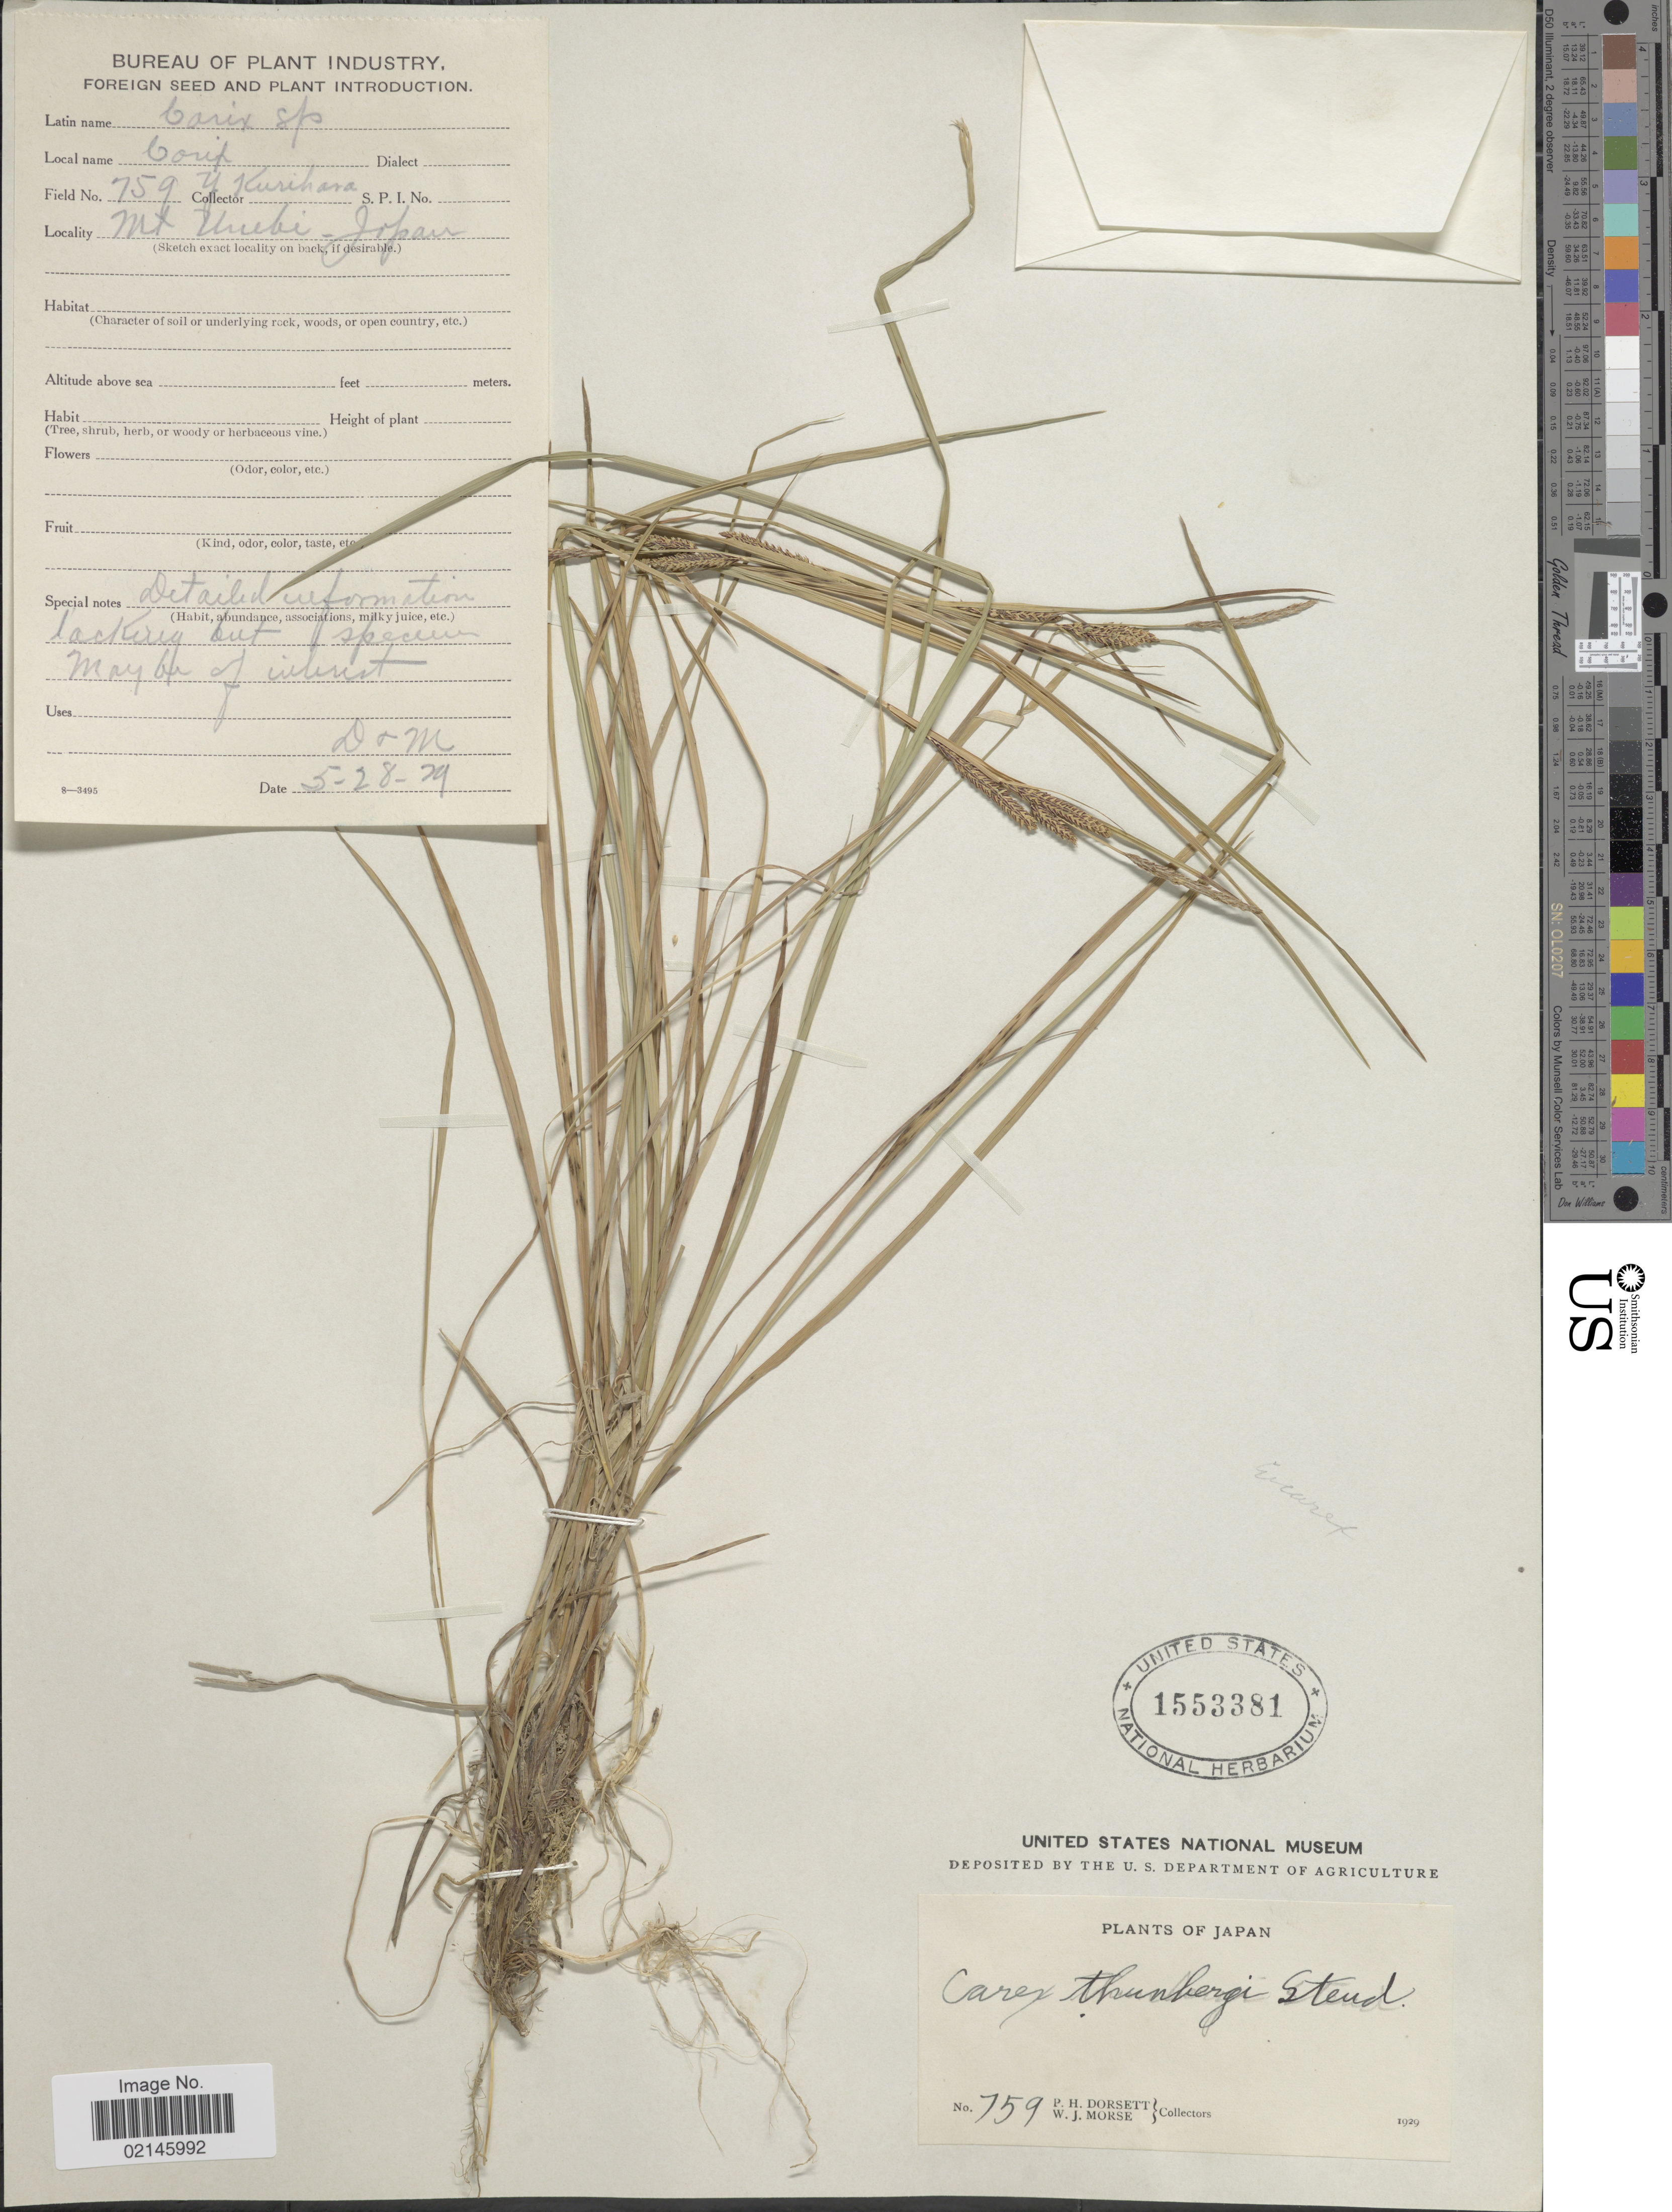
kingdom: Plantae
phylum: Tracheophyta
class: Liliopsida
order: Poales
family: Cyperaceae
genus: Carex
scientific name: Carex thunbergii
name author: Steud.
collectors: Y. Kurihara, P. H. Dorsett & W. J. Morse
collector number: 759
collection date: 1929-05-28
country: Japan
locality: Mt. Unebi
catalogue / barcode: US 1553381